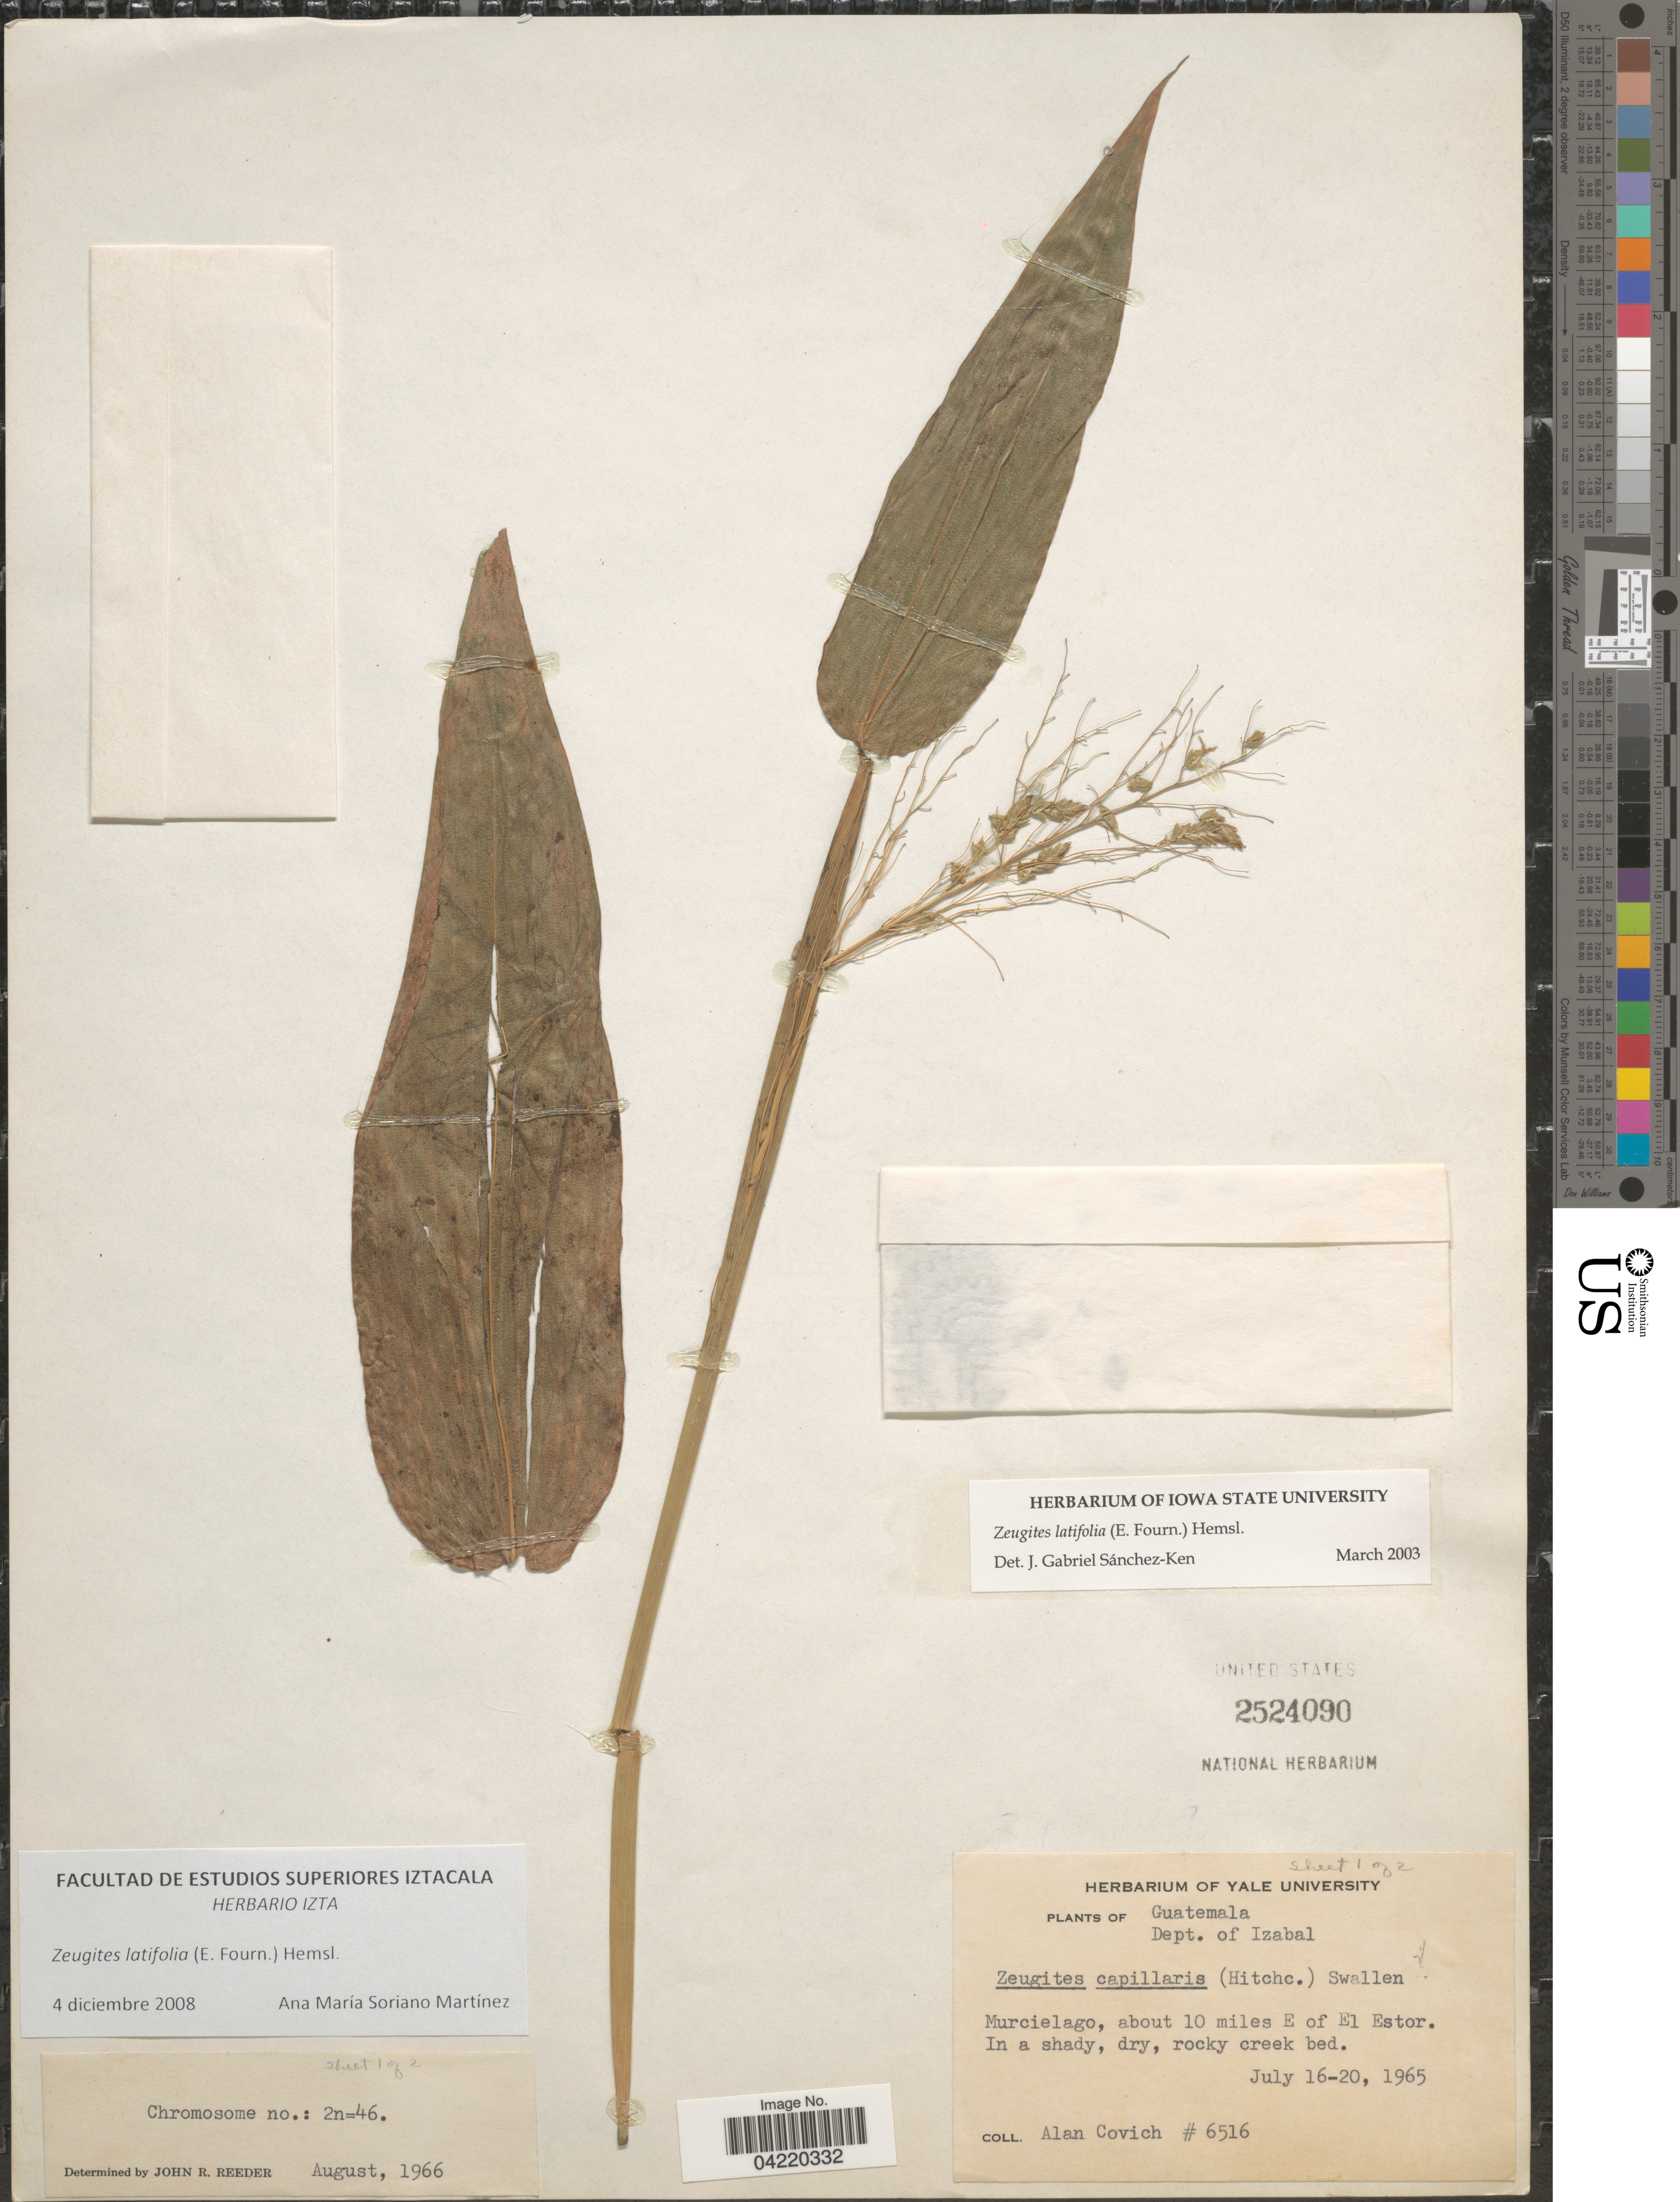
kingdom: Plantae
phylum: Tracheophyta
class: Liliopsida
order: Poales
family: Poaceae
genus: Zeugites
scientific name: Zeugites latifolius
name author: (E. Fourn.) Hemsl.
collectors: A. Covich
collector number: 6516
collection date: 1965-07-16/1965-07-20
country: Guatemala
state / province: Izabal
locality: Dept. of Izabal. Murcielago, about 10 miles E of El Estor.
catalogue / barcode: US 2524090